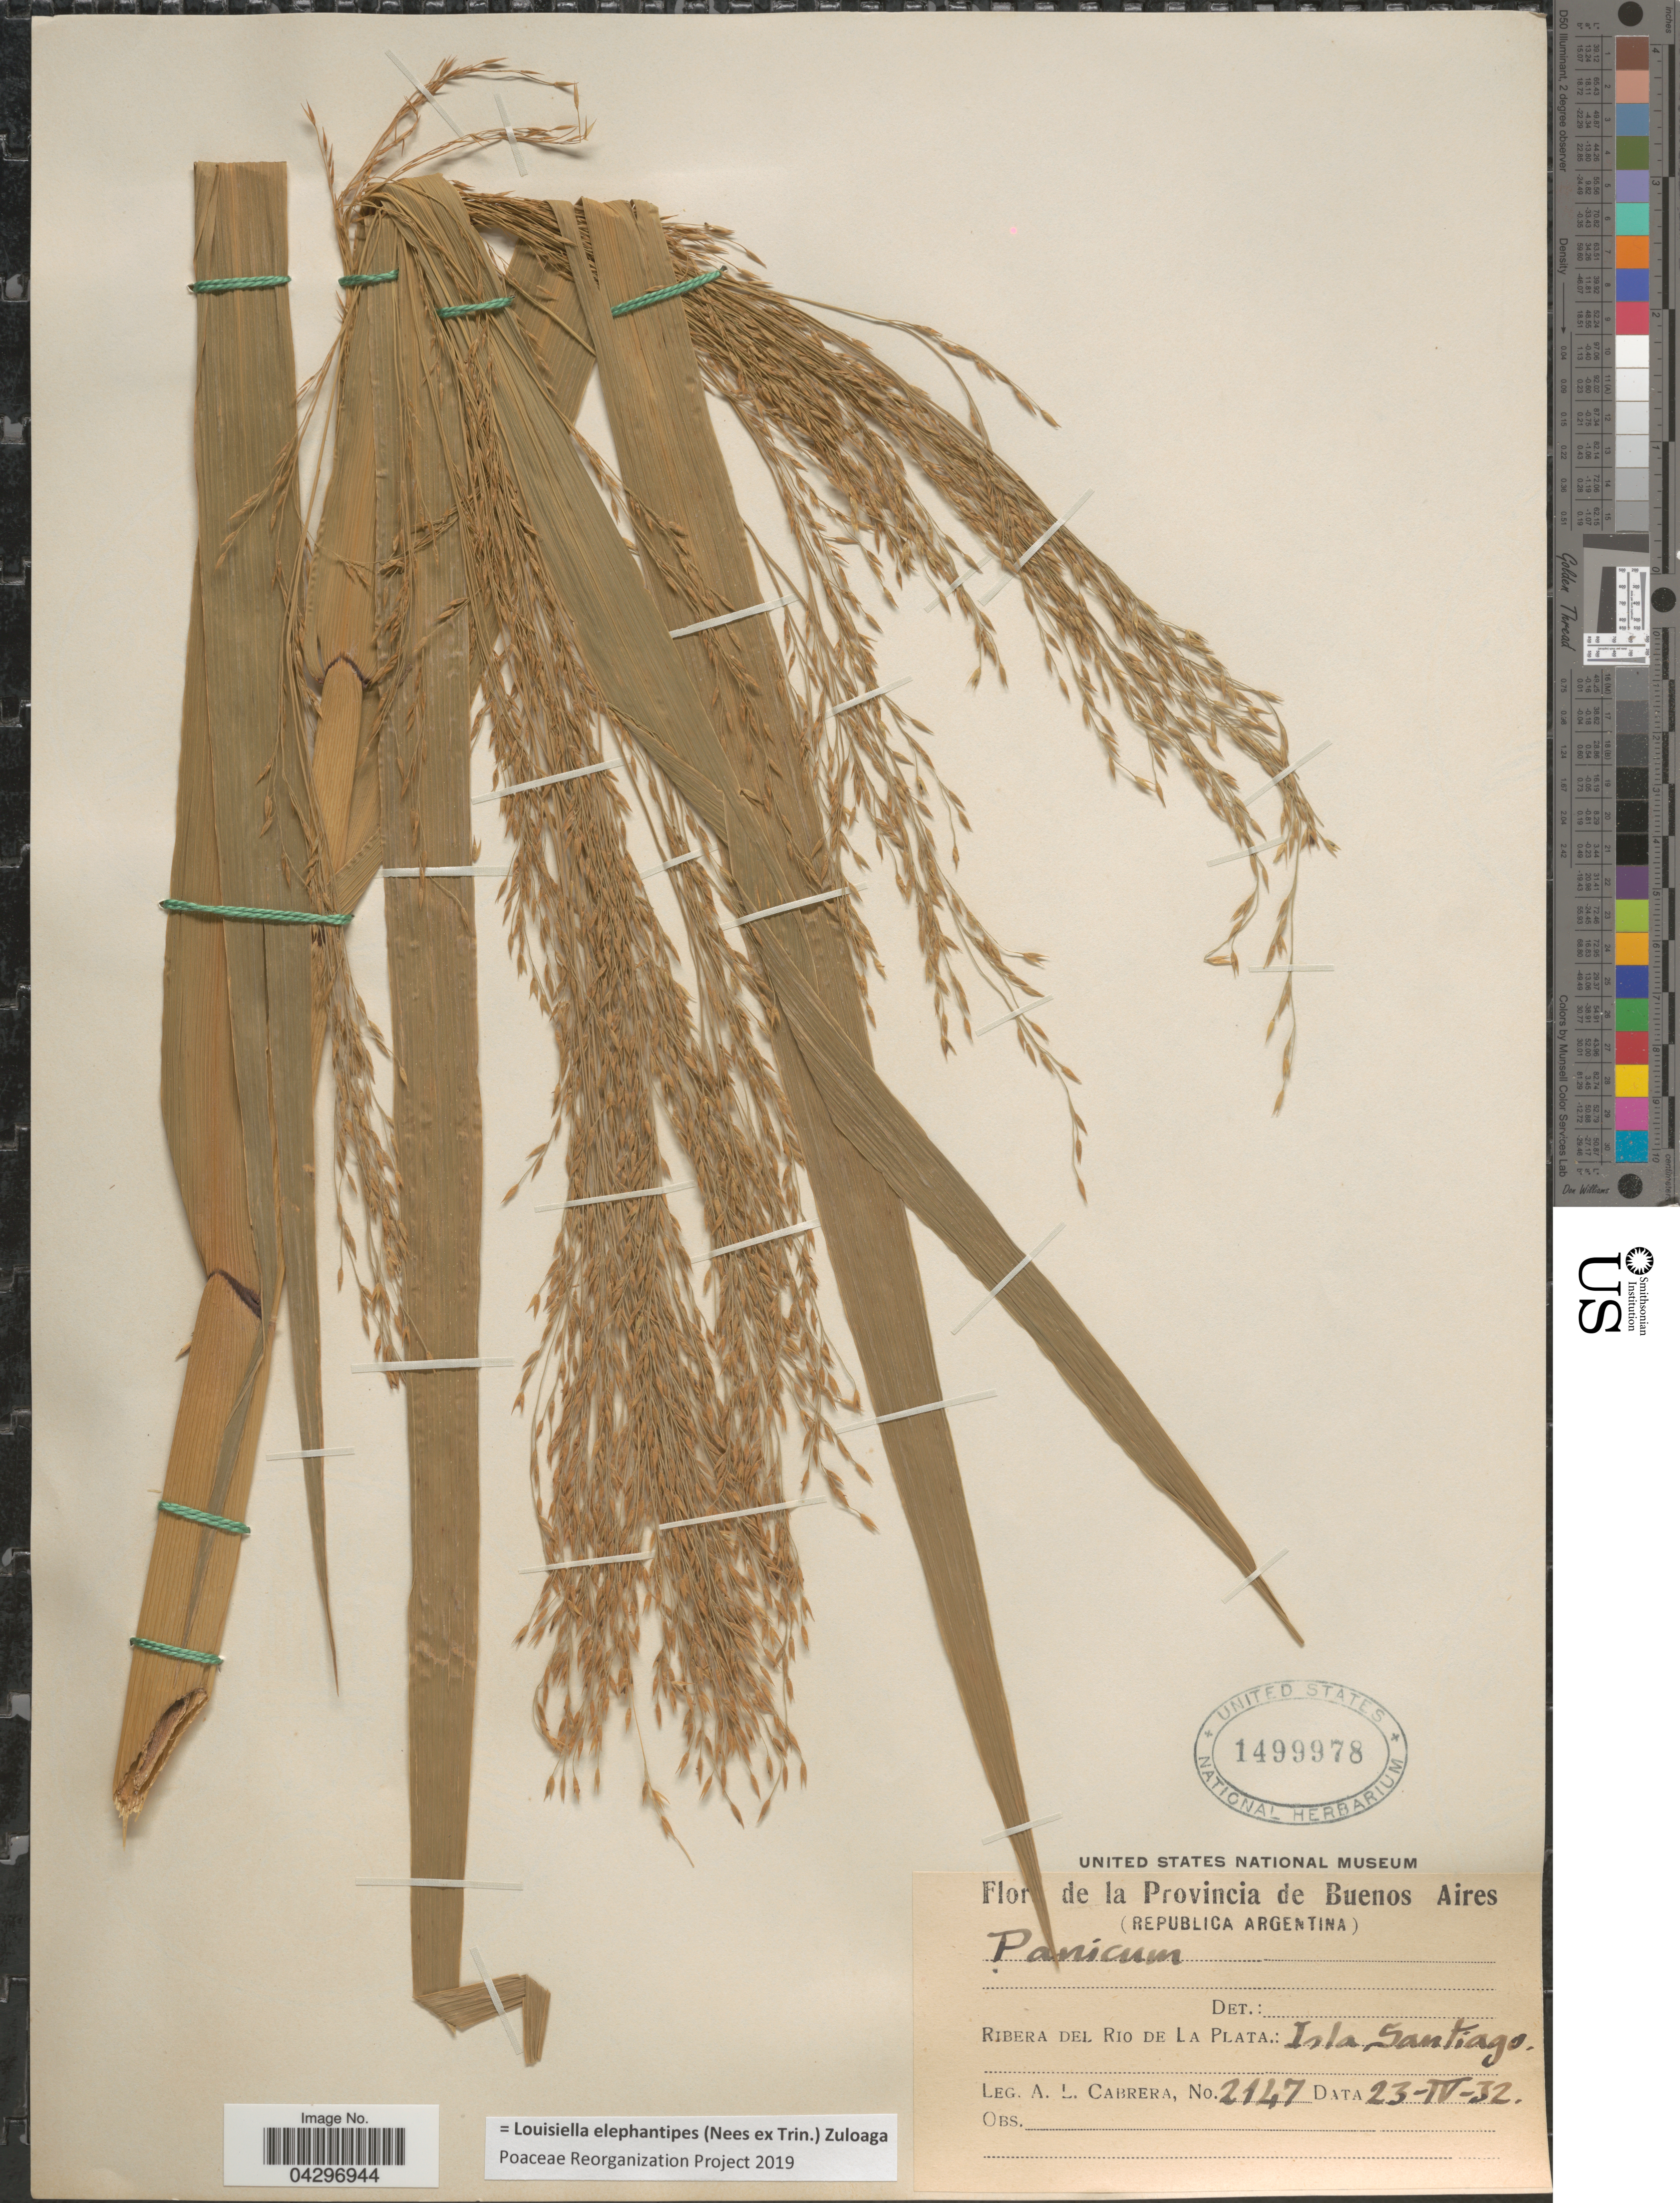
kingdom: Plantae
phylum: Tracheophyta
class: Liliopsida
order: Poales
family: Poaceae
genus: Louisiella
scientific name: Louisiella elephantipes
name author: (Nees ex Trin.) Zuloaga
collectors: A. L. Cabrera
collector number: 2147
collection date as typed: Transcribed d/m/y: 23/4/32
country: Argentina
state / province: Buenos Aires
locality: (Republica Argentina). Ribera del Rio de La Plata: Isla Santiago.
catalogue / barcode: US 1499978